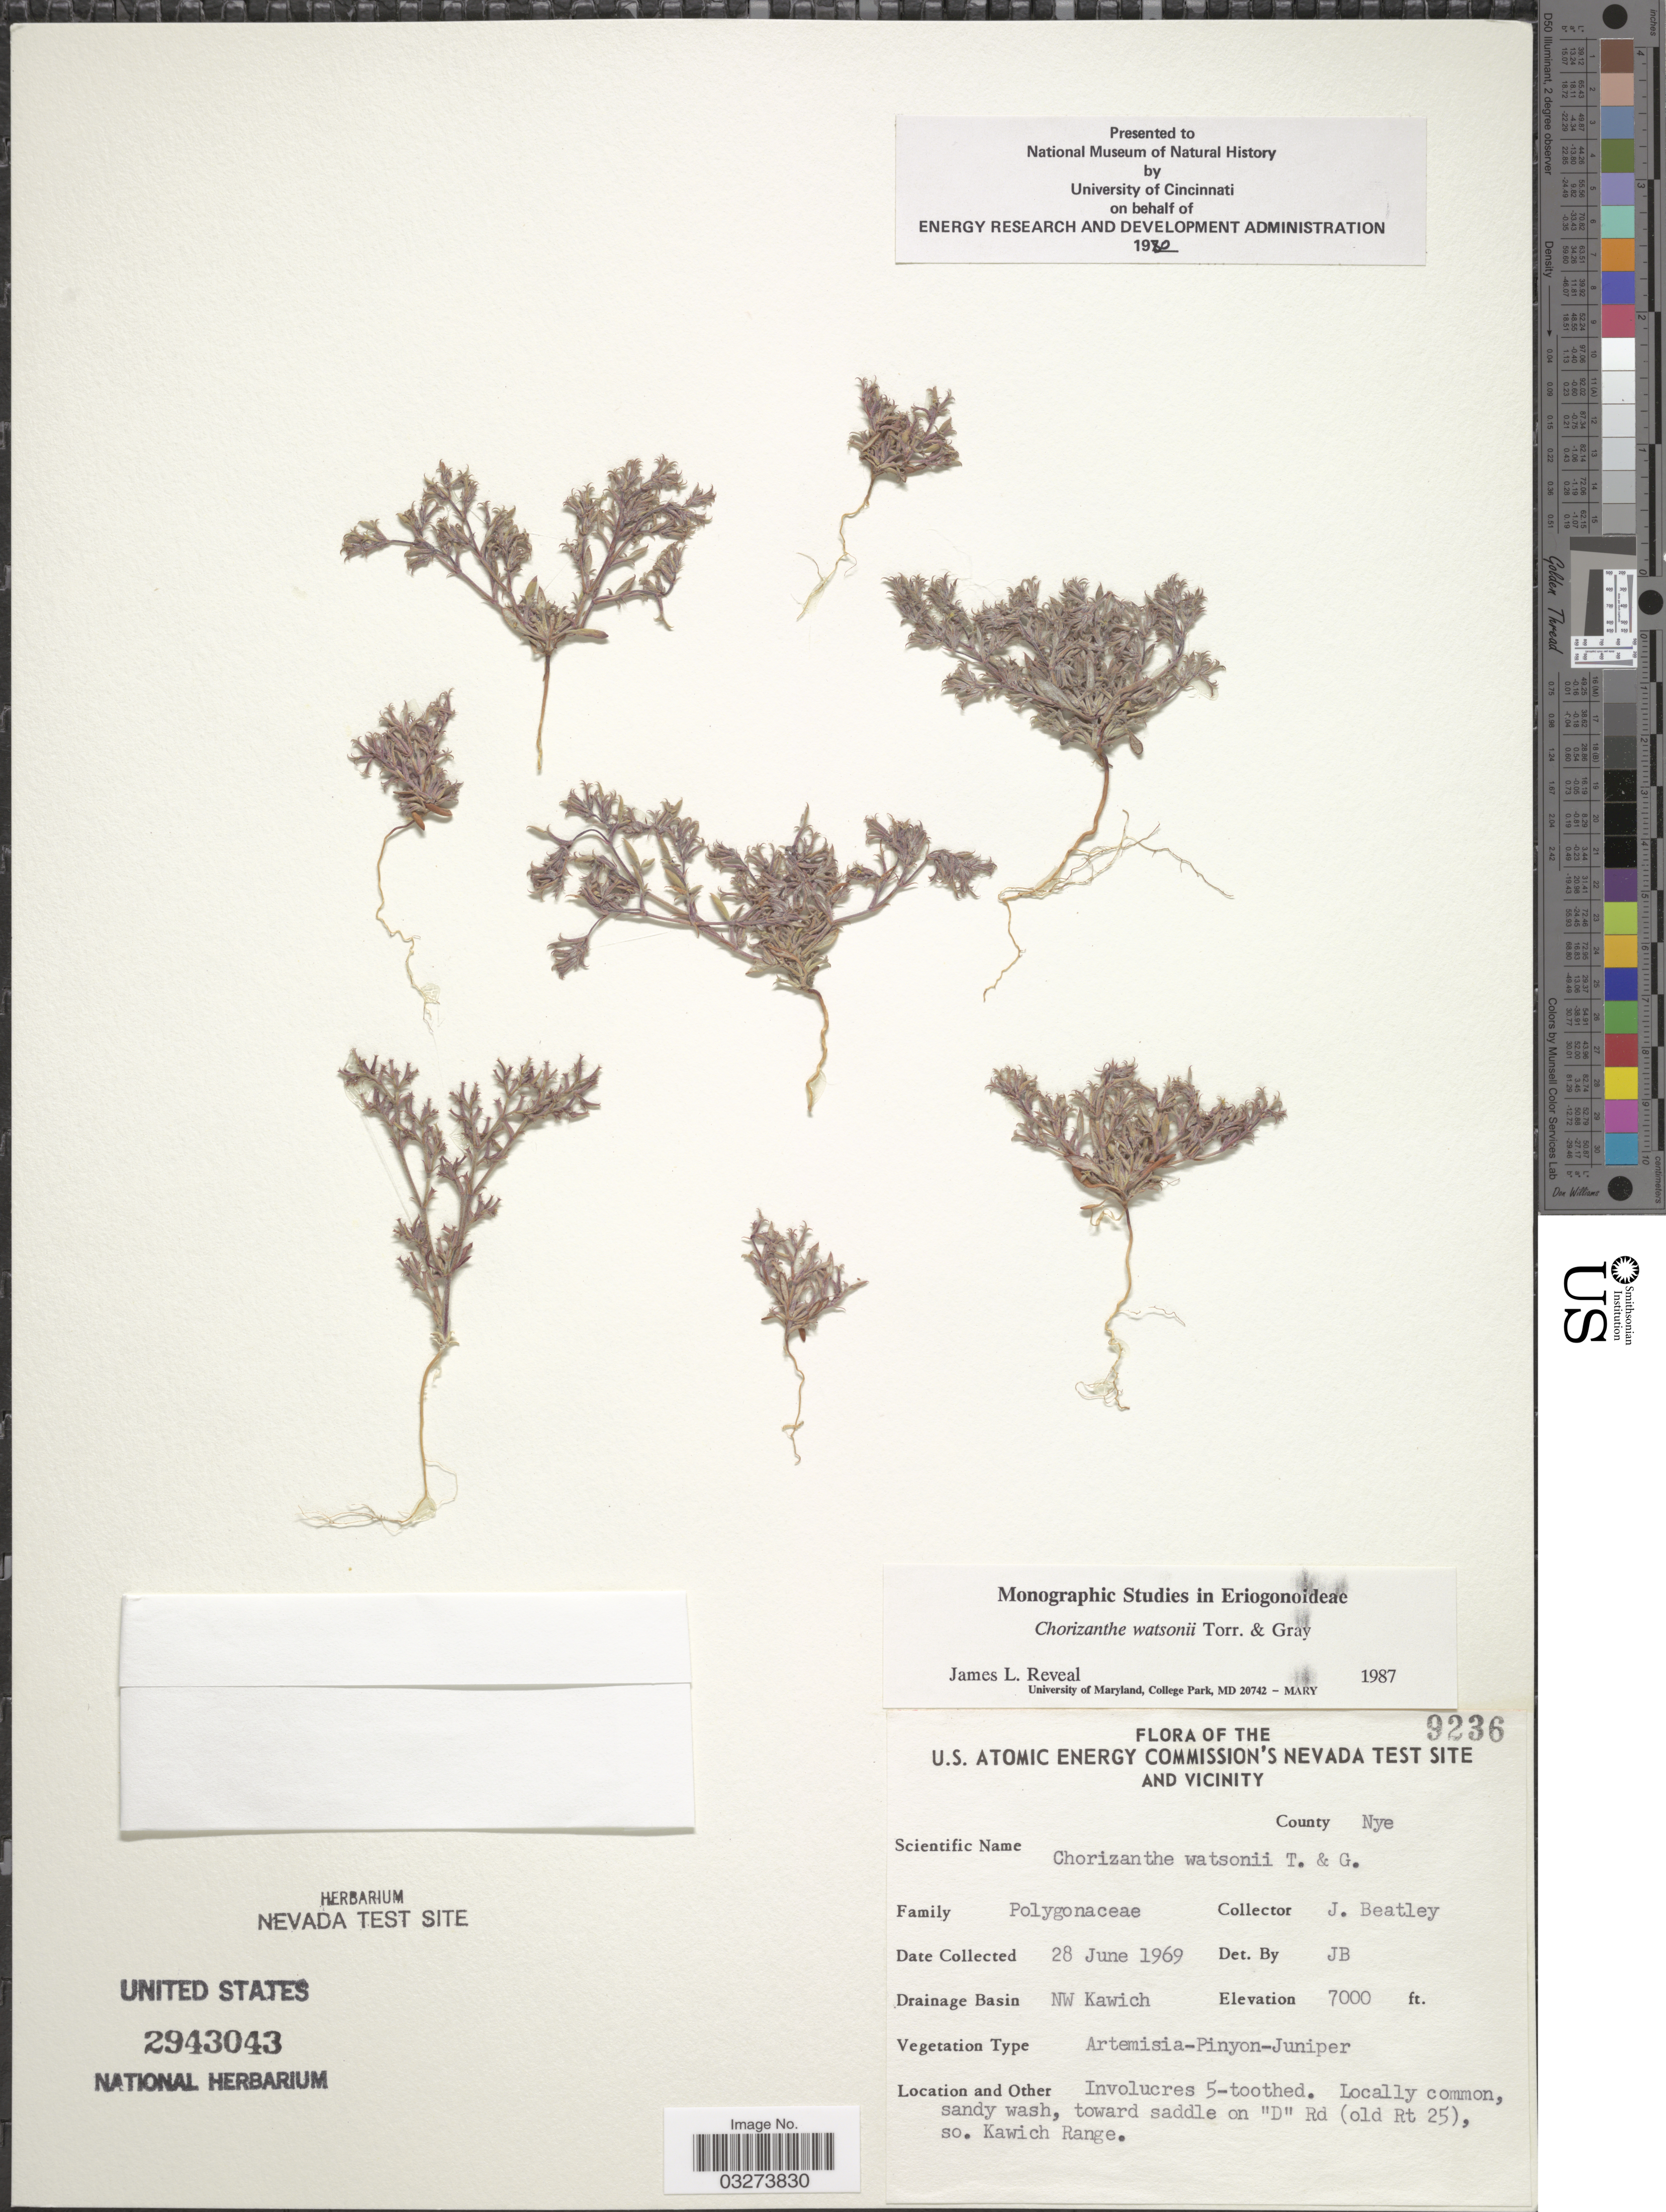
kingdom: Plantae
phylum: Tracheophyta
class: Magnoliopsida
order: Caryophyllales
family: Polygonaceae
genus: Chorizanthe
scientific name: Chorizanthe watsonii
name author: Torr. & A. Gray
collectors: J. C. Beatley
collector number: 9236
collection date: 1969-06-28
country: United States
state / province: Nevada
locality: U.S. Atomic Energy Commission's Nevada Test Site and vicinity. County Nye, Drainage Basin NW Kawich. Toward saddle on "D" Rd (old Rt 25), so. Kawich Range.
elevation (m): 2134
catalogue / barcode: US 2943043